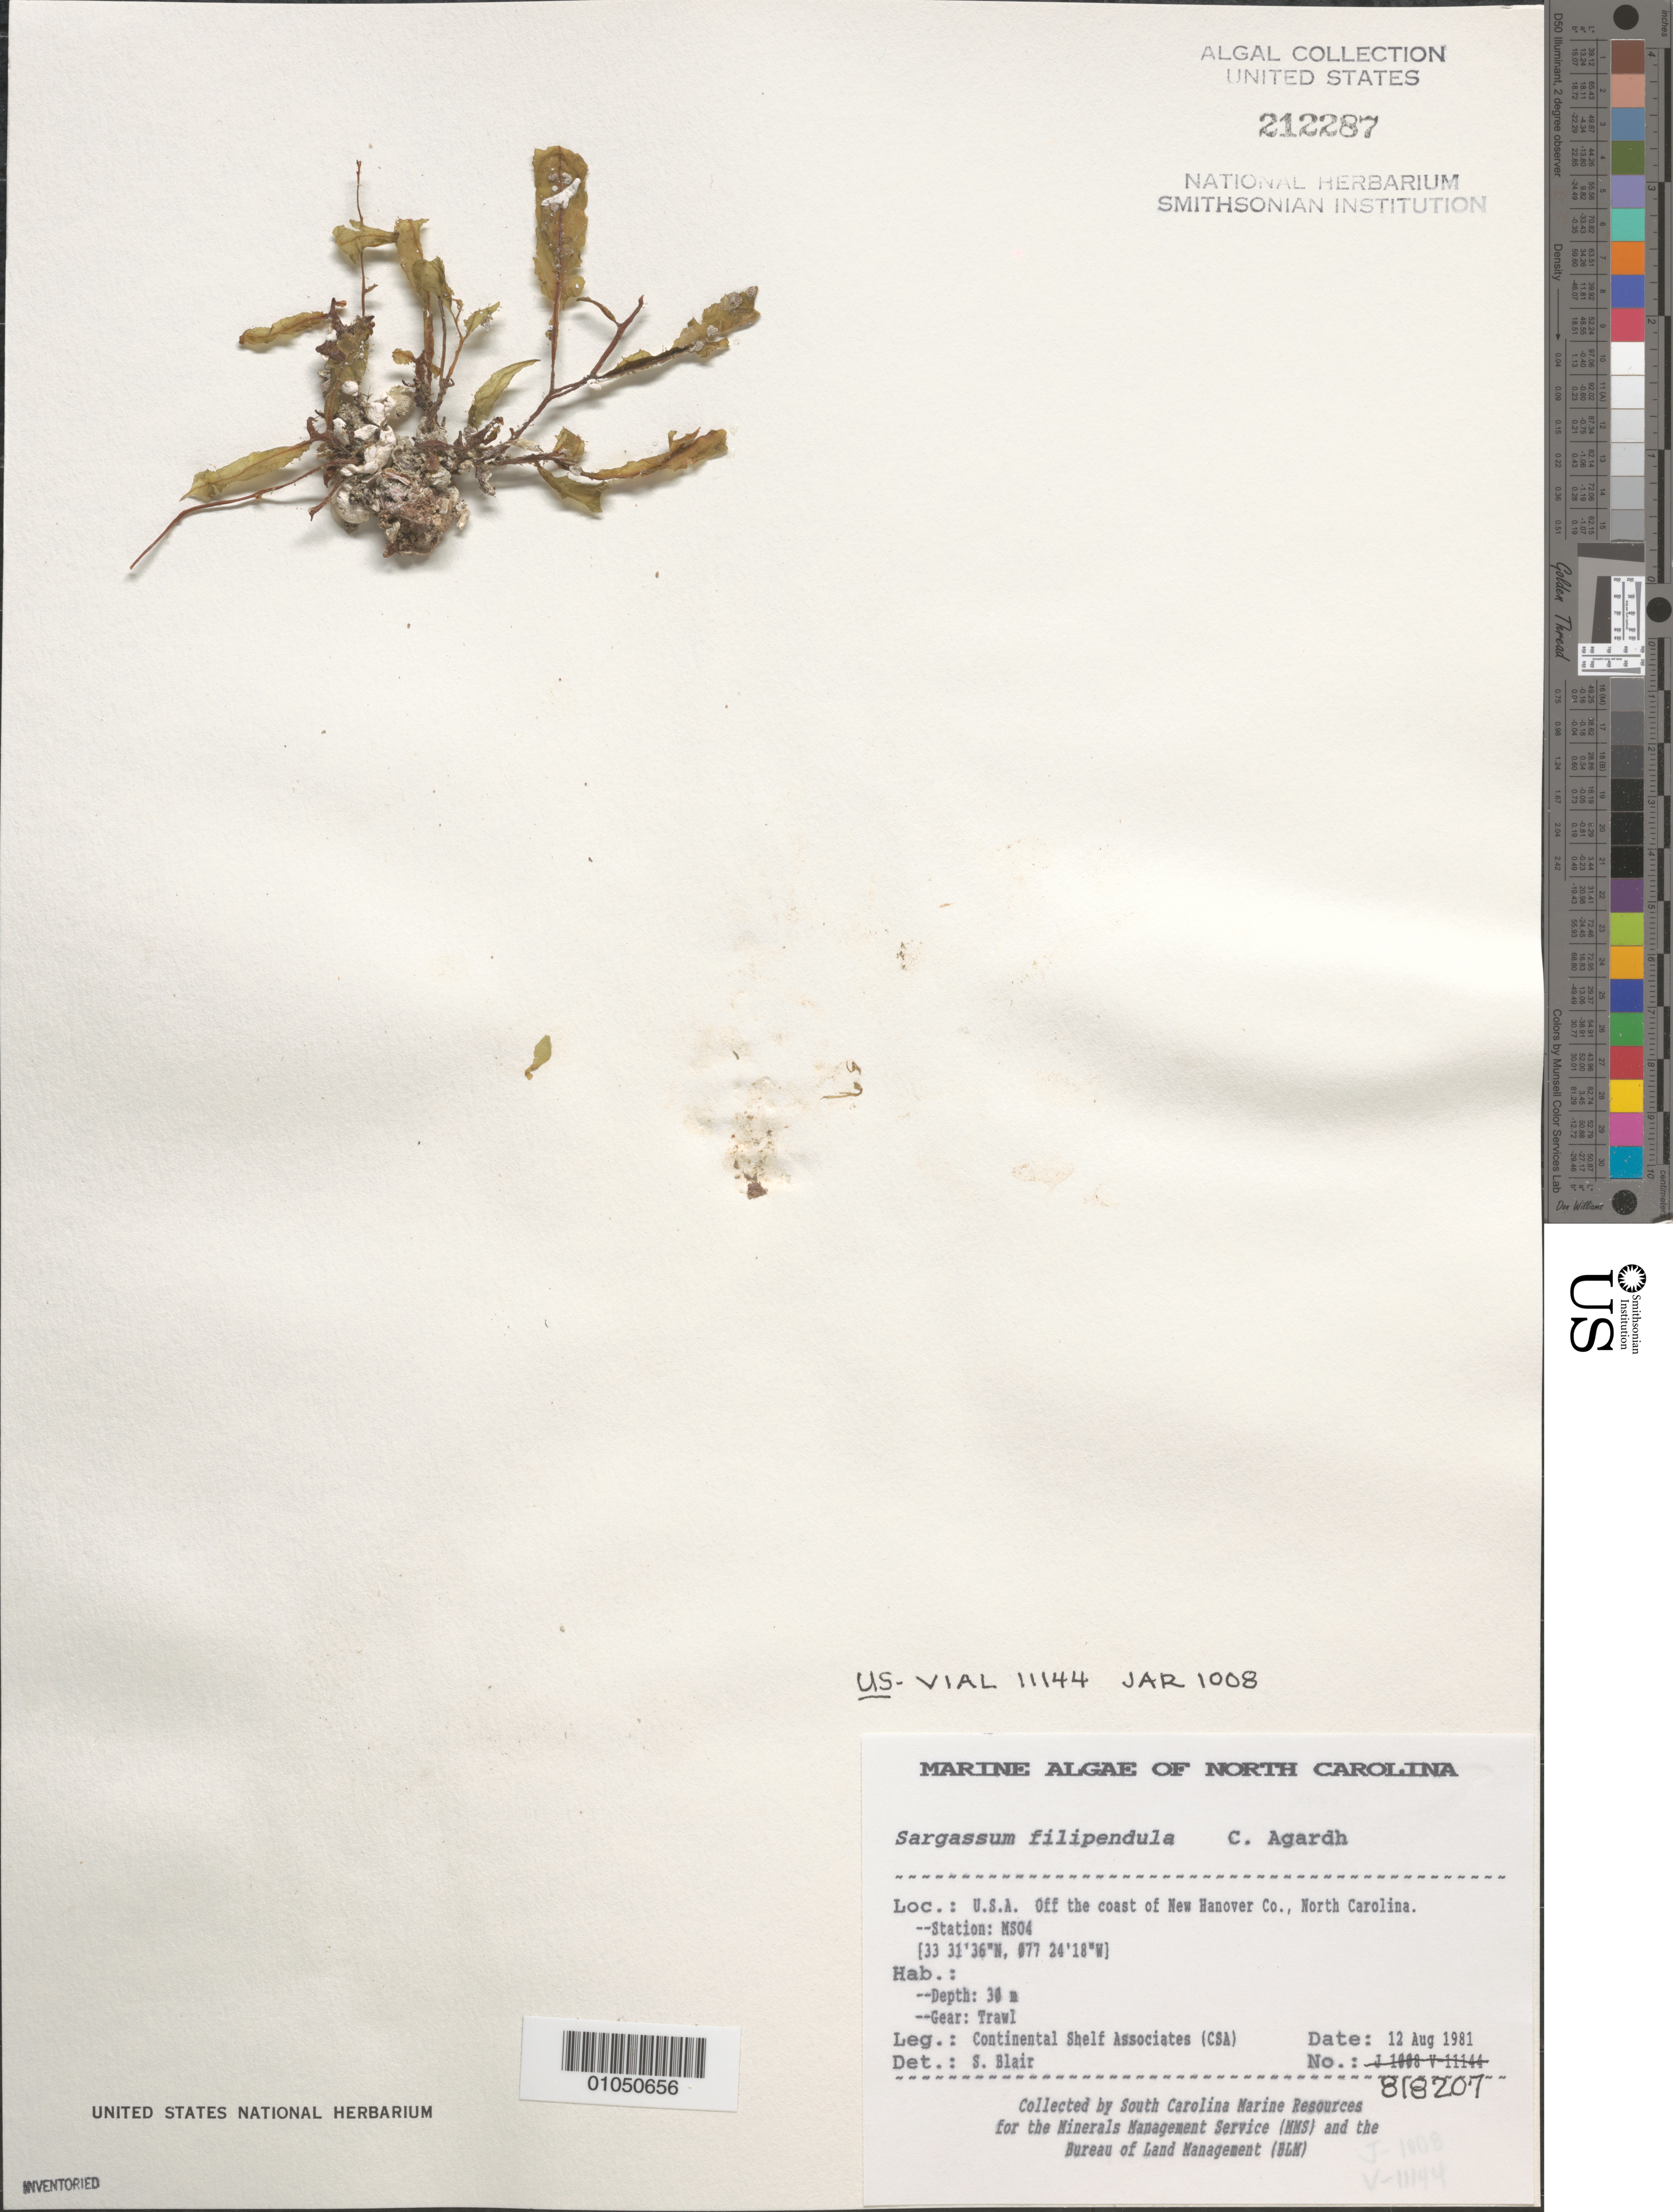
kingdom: Chromista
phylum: Ochrophyta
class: Phaeophyceae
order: Fucales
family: Sargassaceae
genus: Sargassum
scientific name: Sargassum filipendula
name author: C. Agardh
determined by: Blair, S. M.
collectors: Continental Shelf Associates for the MMS/BLM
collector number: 818207 Station MS04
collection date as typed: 12 Aug 1981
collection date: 1981-08-12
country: United States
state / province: North Carolina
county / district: New Hanover County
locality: Off coast of New Hanover County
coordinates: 33 31'36"N, 077 24'18"W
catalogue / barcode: US 212287